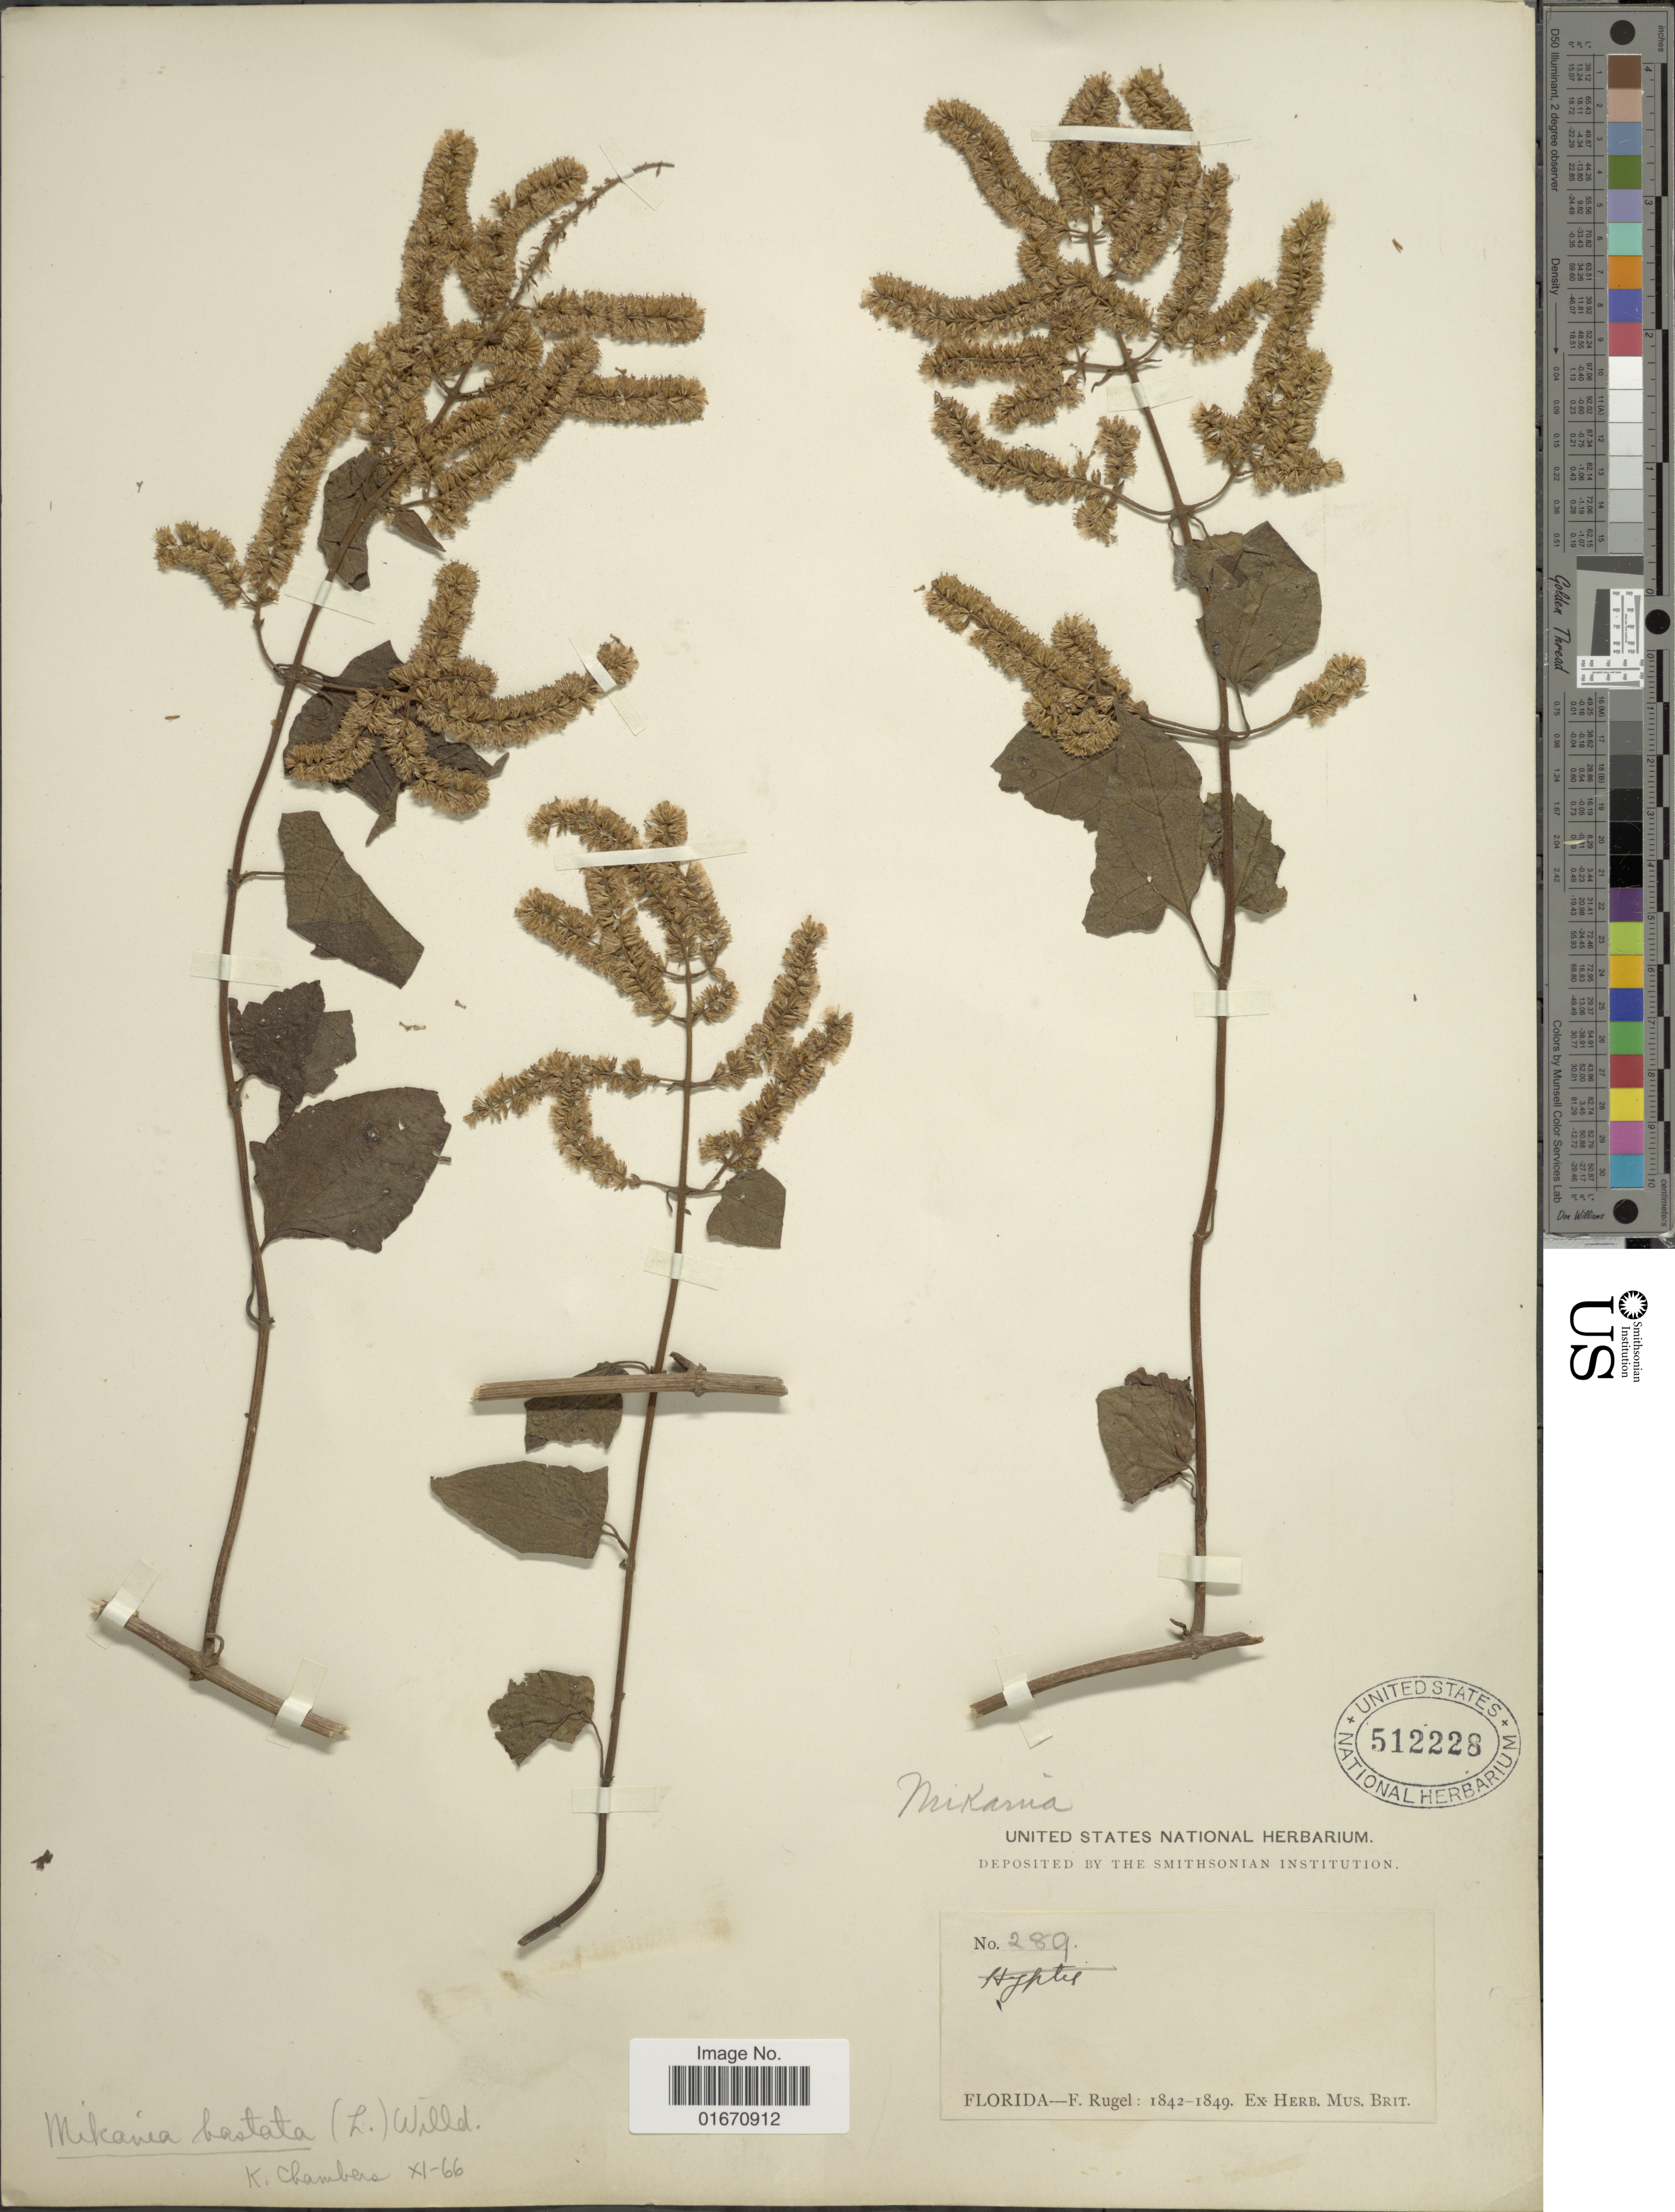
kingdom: Plantae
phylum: Tracheophyta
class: Magnoliopsida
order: Asterales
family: Asteraceae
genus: Mikania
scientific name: Mikania hastata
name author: (L.) Willd.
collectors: F. Rugel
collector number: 289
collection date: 1842/1849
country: United States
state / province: Florida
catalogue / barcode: US 512228